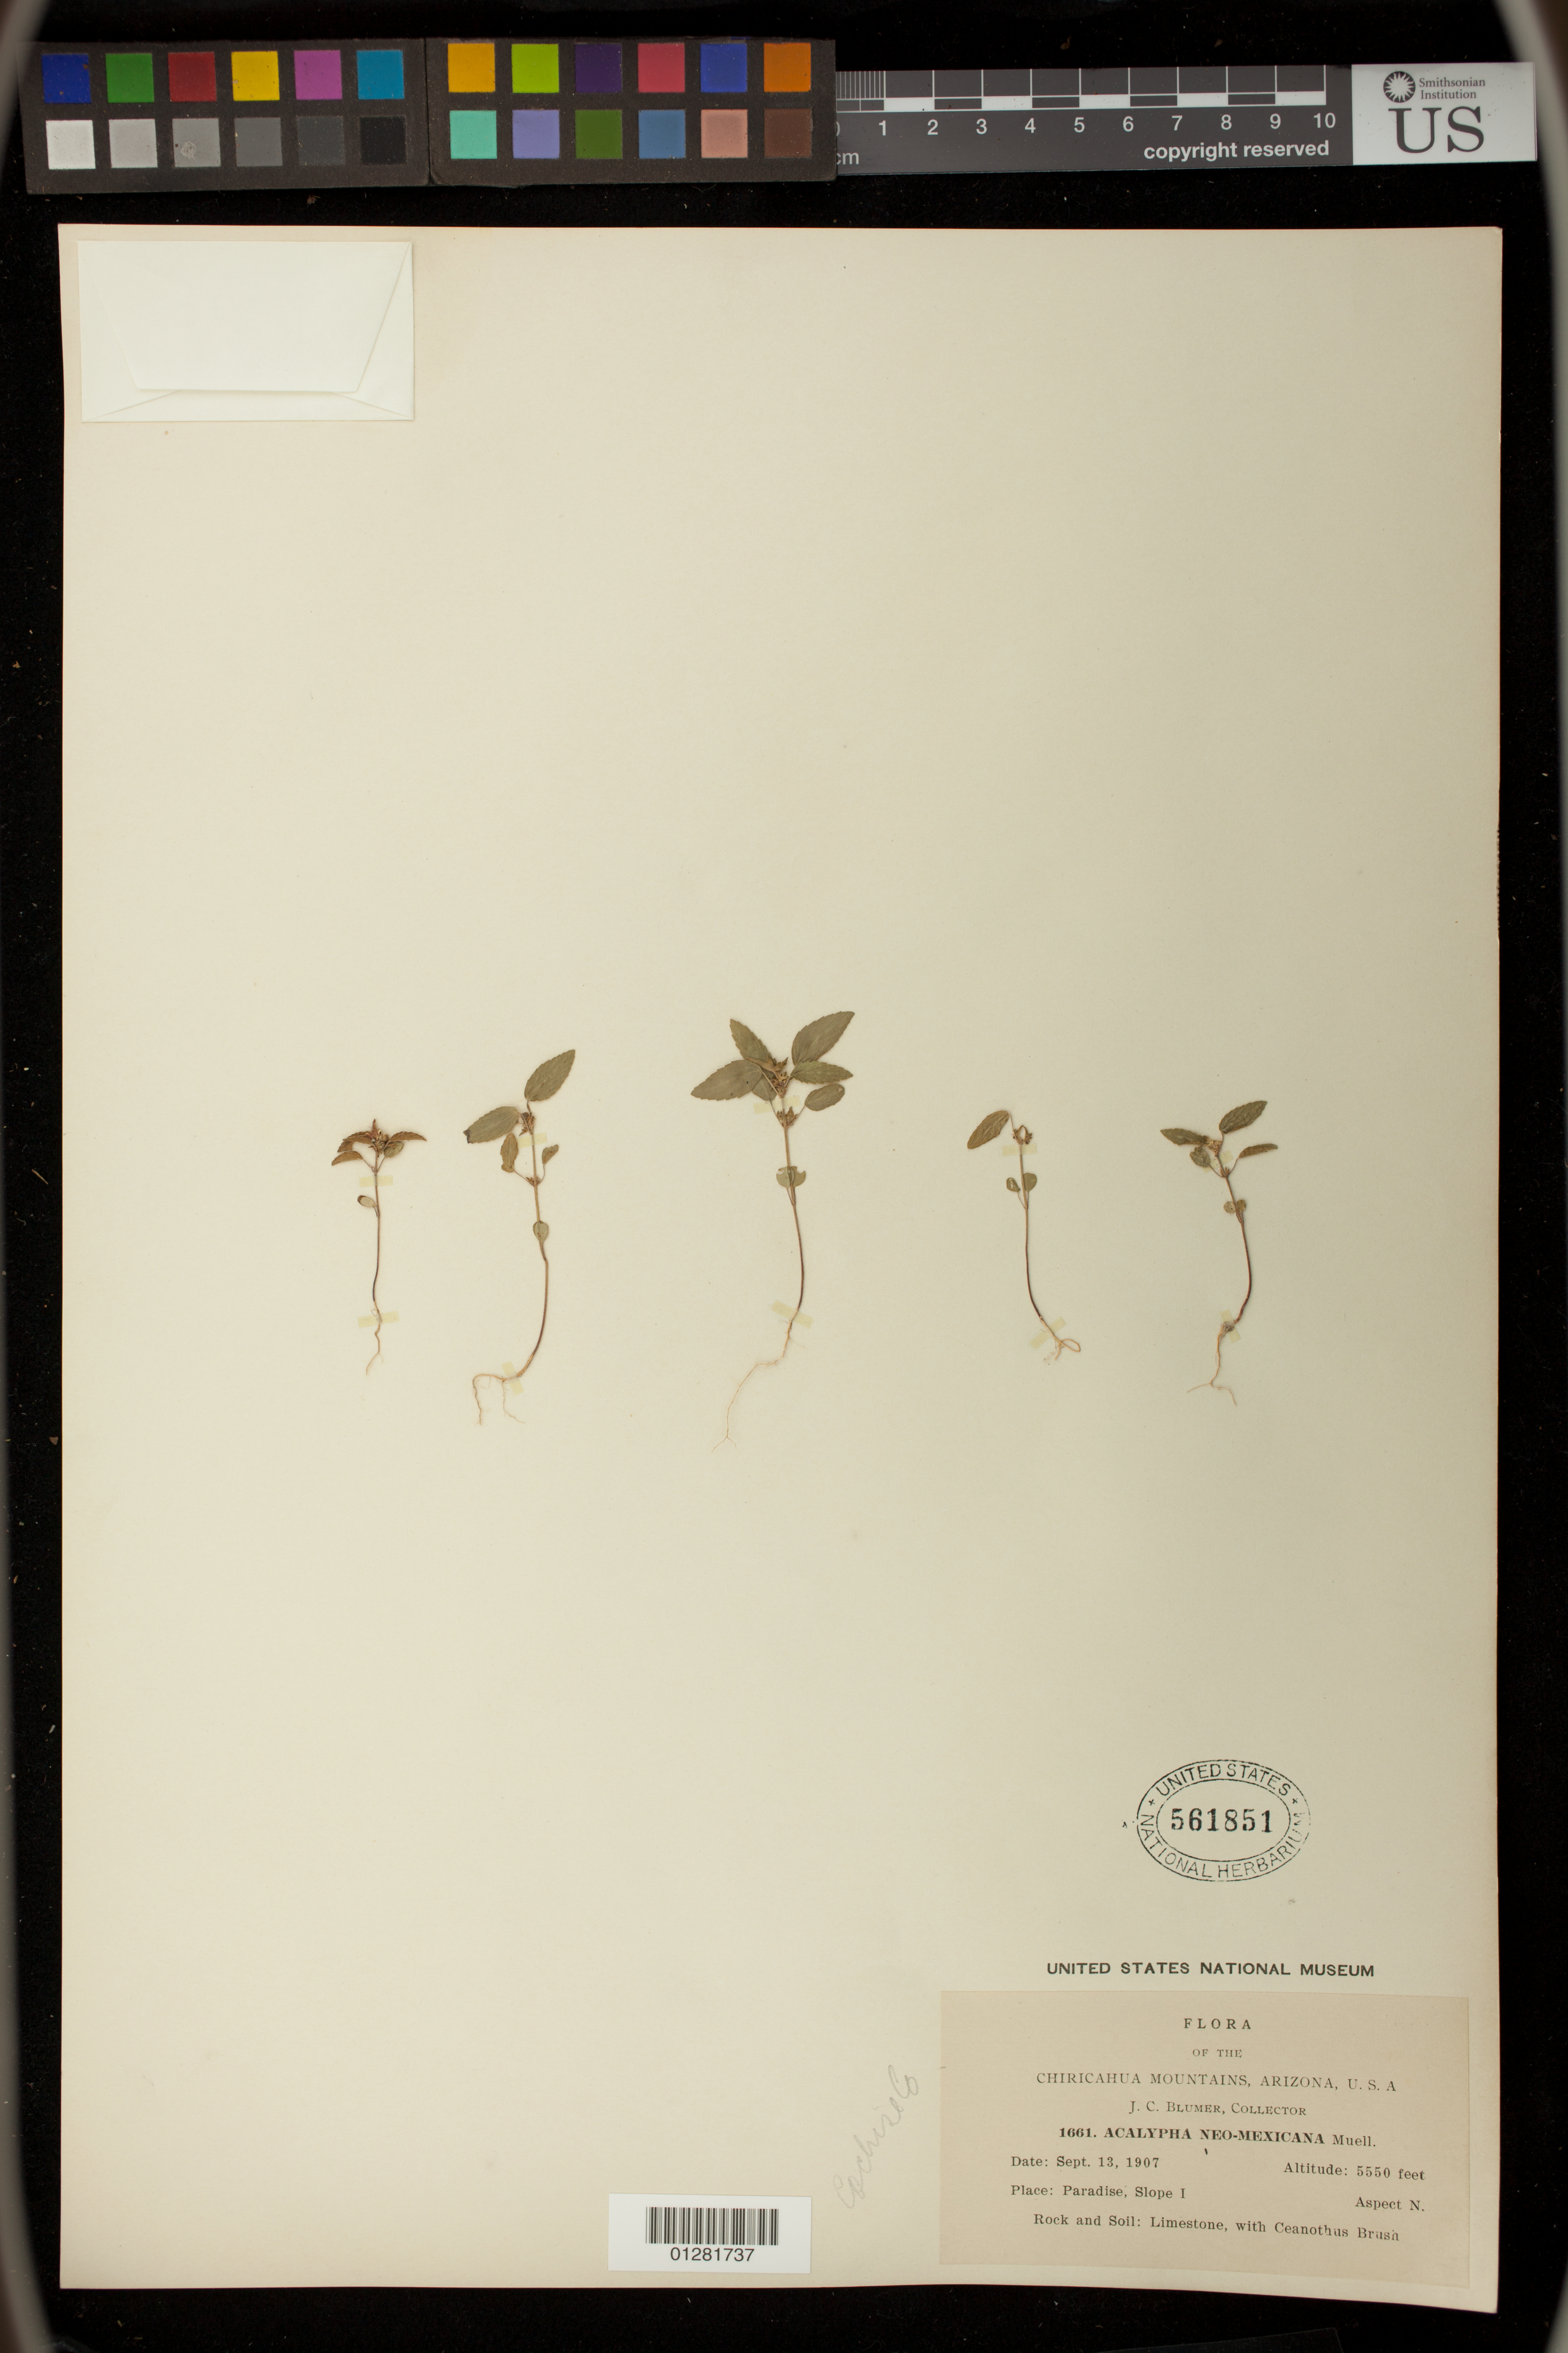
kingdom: Plantae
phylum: Tracheophyta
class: Magnoliopsida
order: Malpighiales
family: Euphorbiaceae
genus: Acalypha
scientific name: Acalypha neomexicana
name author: Müll. Arg.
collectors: J. C. Blumer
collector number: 1661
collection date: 1907-09-13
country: United States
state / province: Arizona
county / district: Cochise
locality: Paradise, Slope I Aspect N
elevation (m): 1692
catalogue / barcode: US 561851